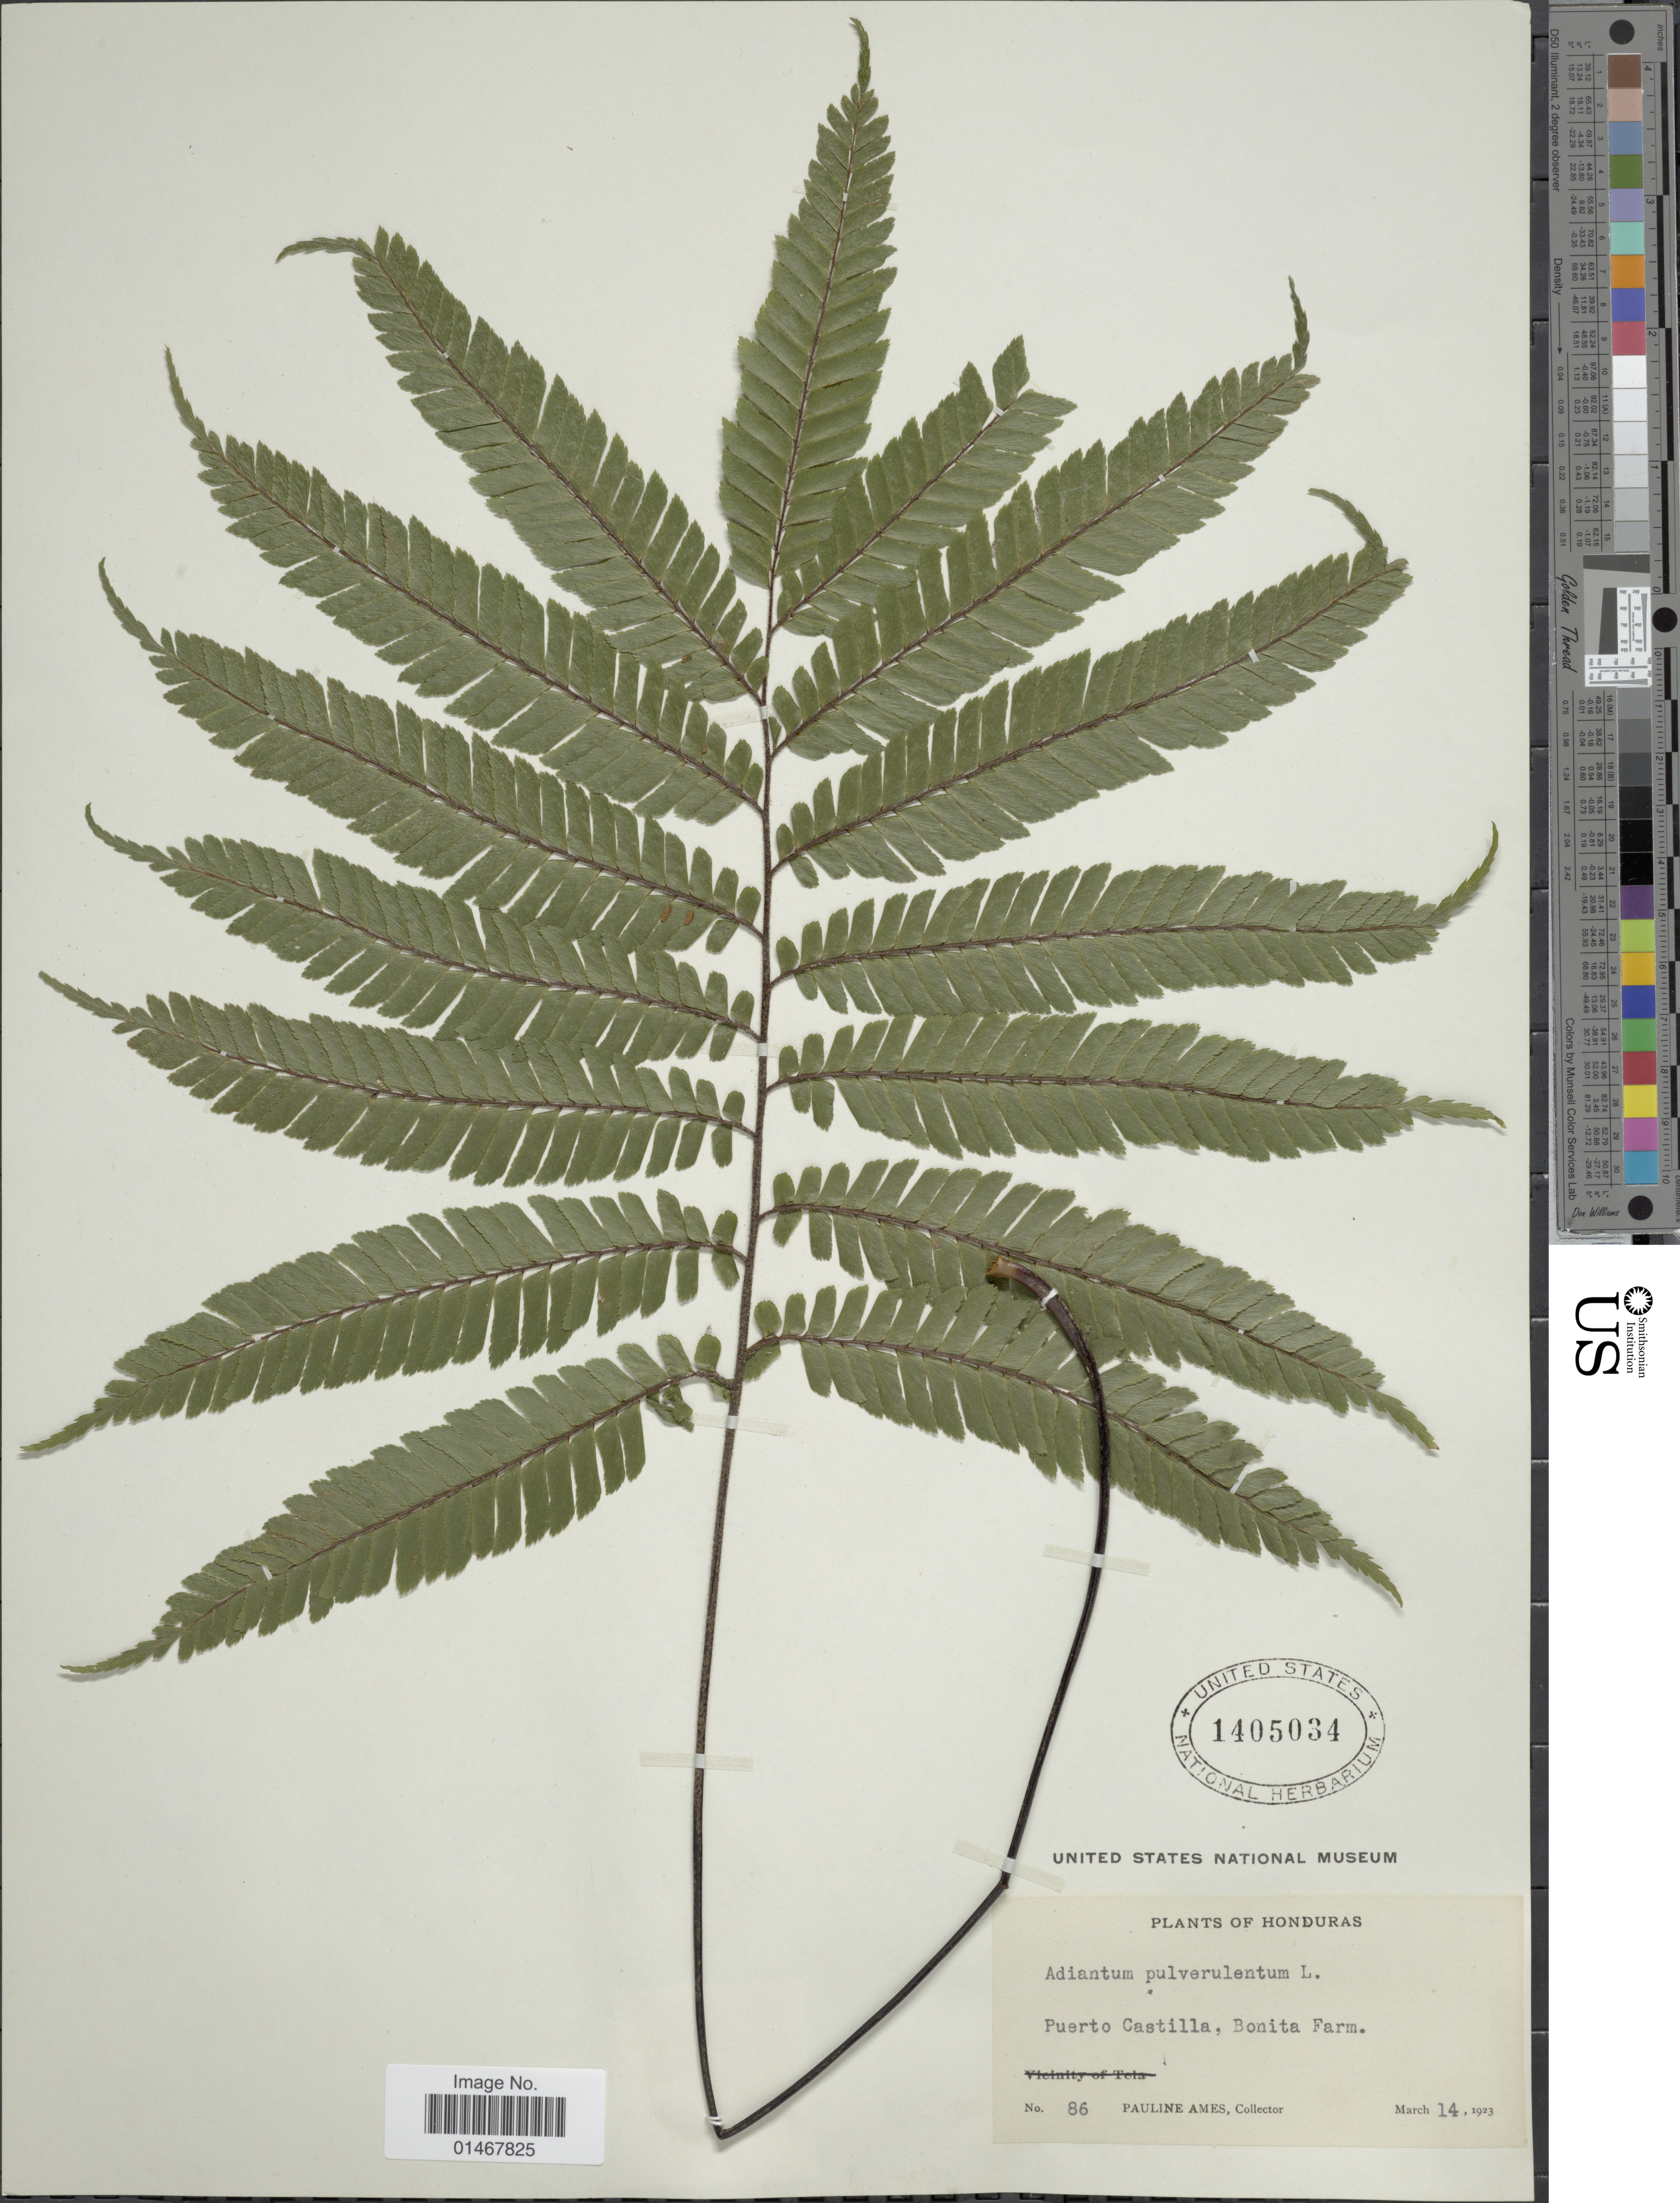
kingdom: Plantae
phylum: Tracheophyta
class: Polypodiopsida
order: Polypodiales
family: Pteridaceae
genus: Adiantum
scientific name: Adiantum pulverulentum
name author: L.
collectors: P. Ames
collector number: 86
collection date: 1923-03-14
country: Honduras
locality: Puerto Castilla, Bonita Farm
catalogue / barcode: US 1405034